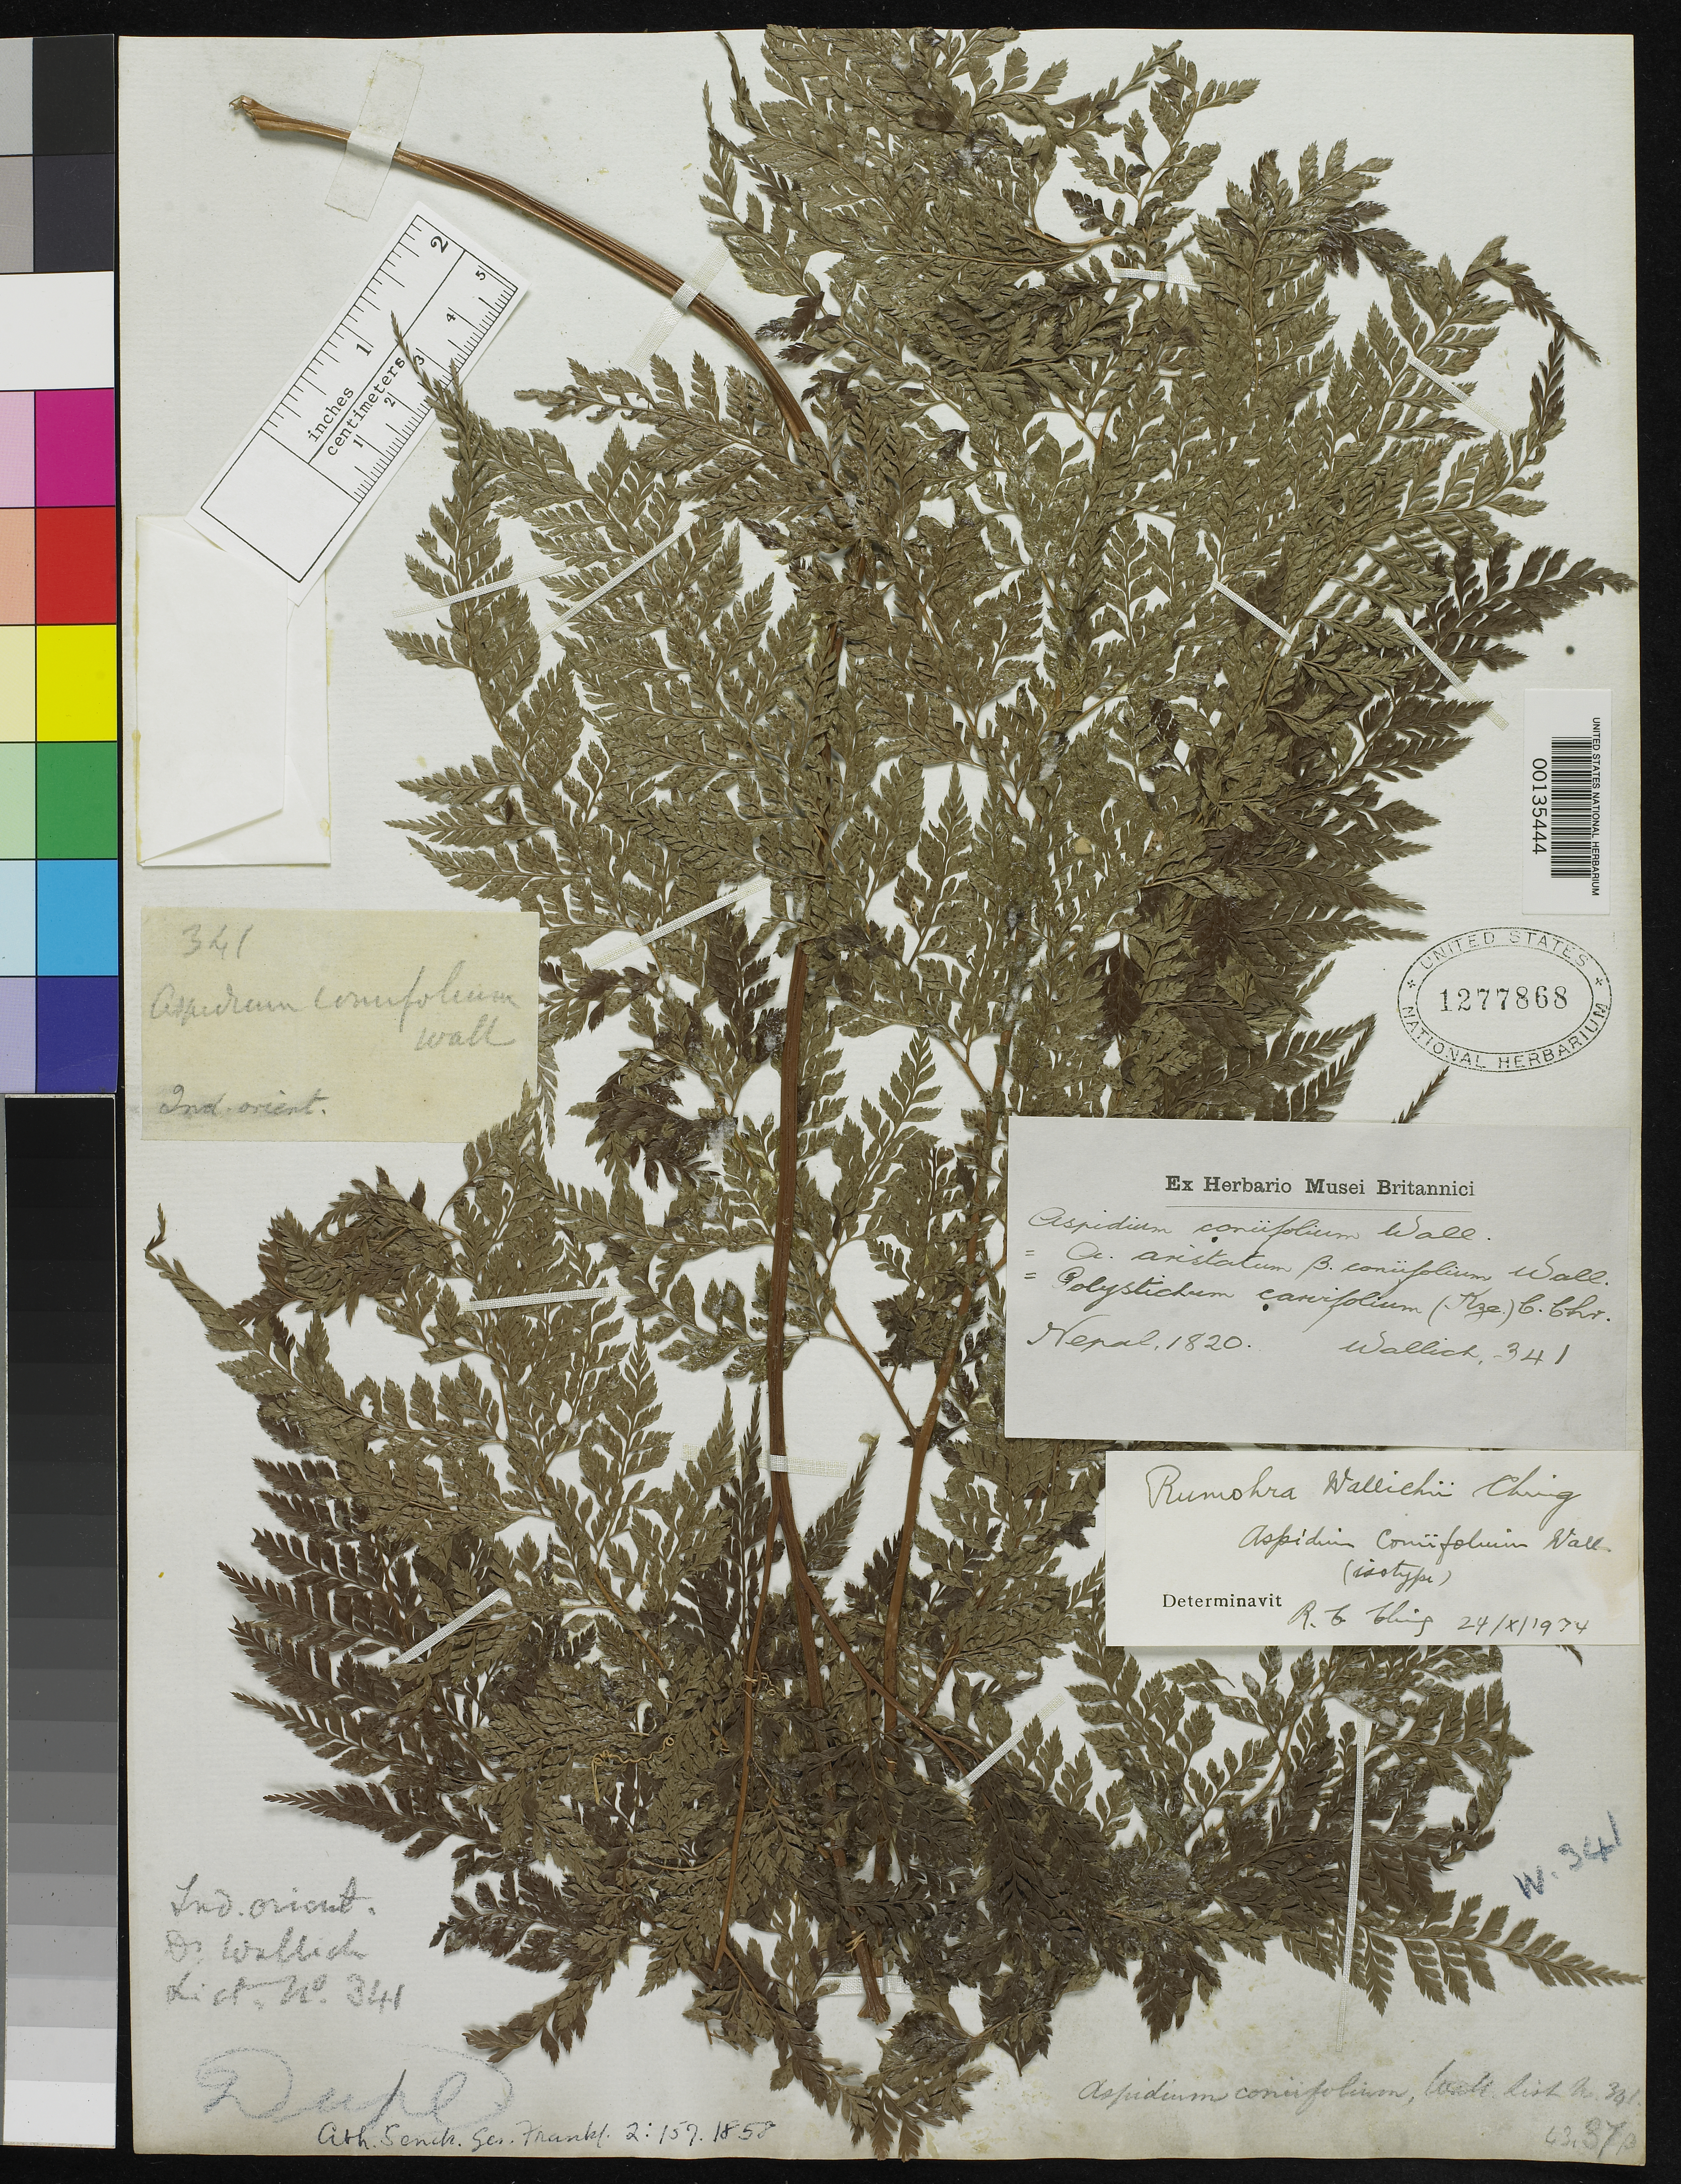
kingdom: Plantae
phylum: Tracheophyta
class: Polypodiopsida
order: Polypodiales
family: Tectariaceae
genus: Aspidium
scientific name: Aspidium conifolium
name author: Wall. ex Mett.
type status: Type Collection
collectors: N. Wallich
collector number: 341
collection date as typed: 1820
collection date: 1820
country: Nepal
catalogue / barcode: US 1277868